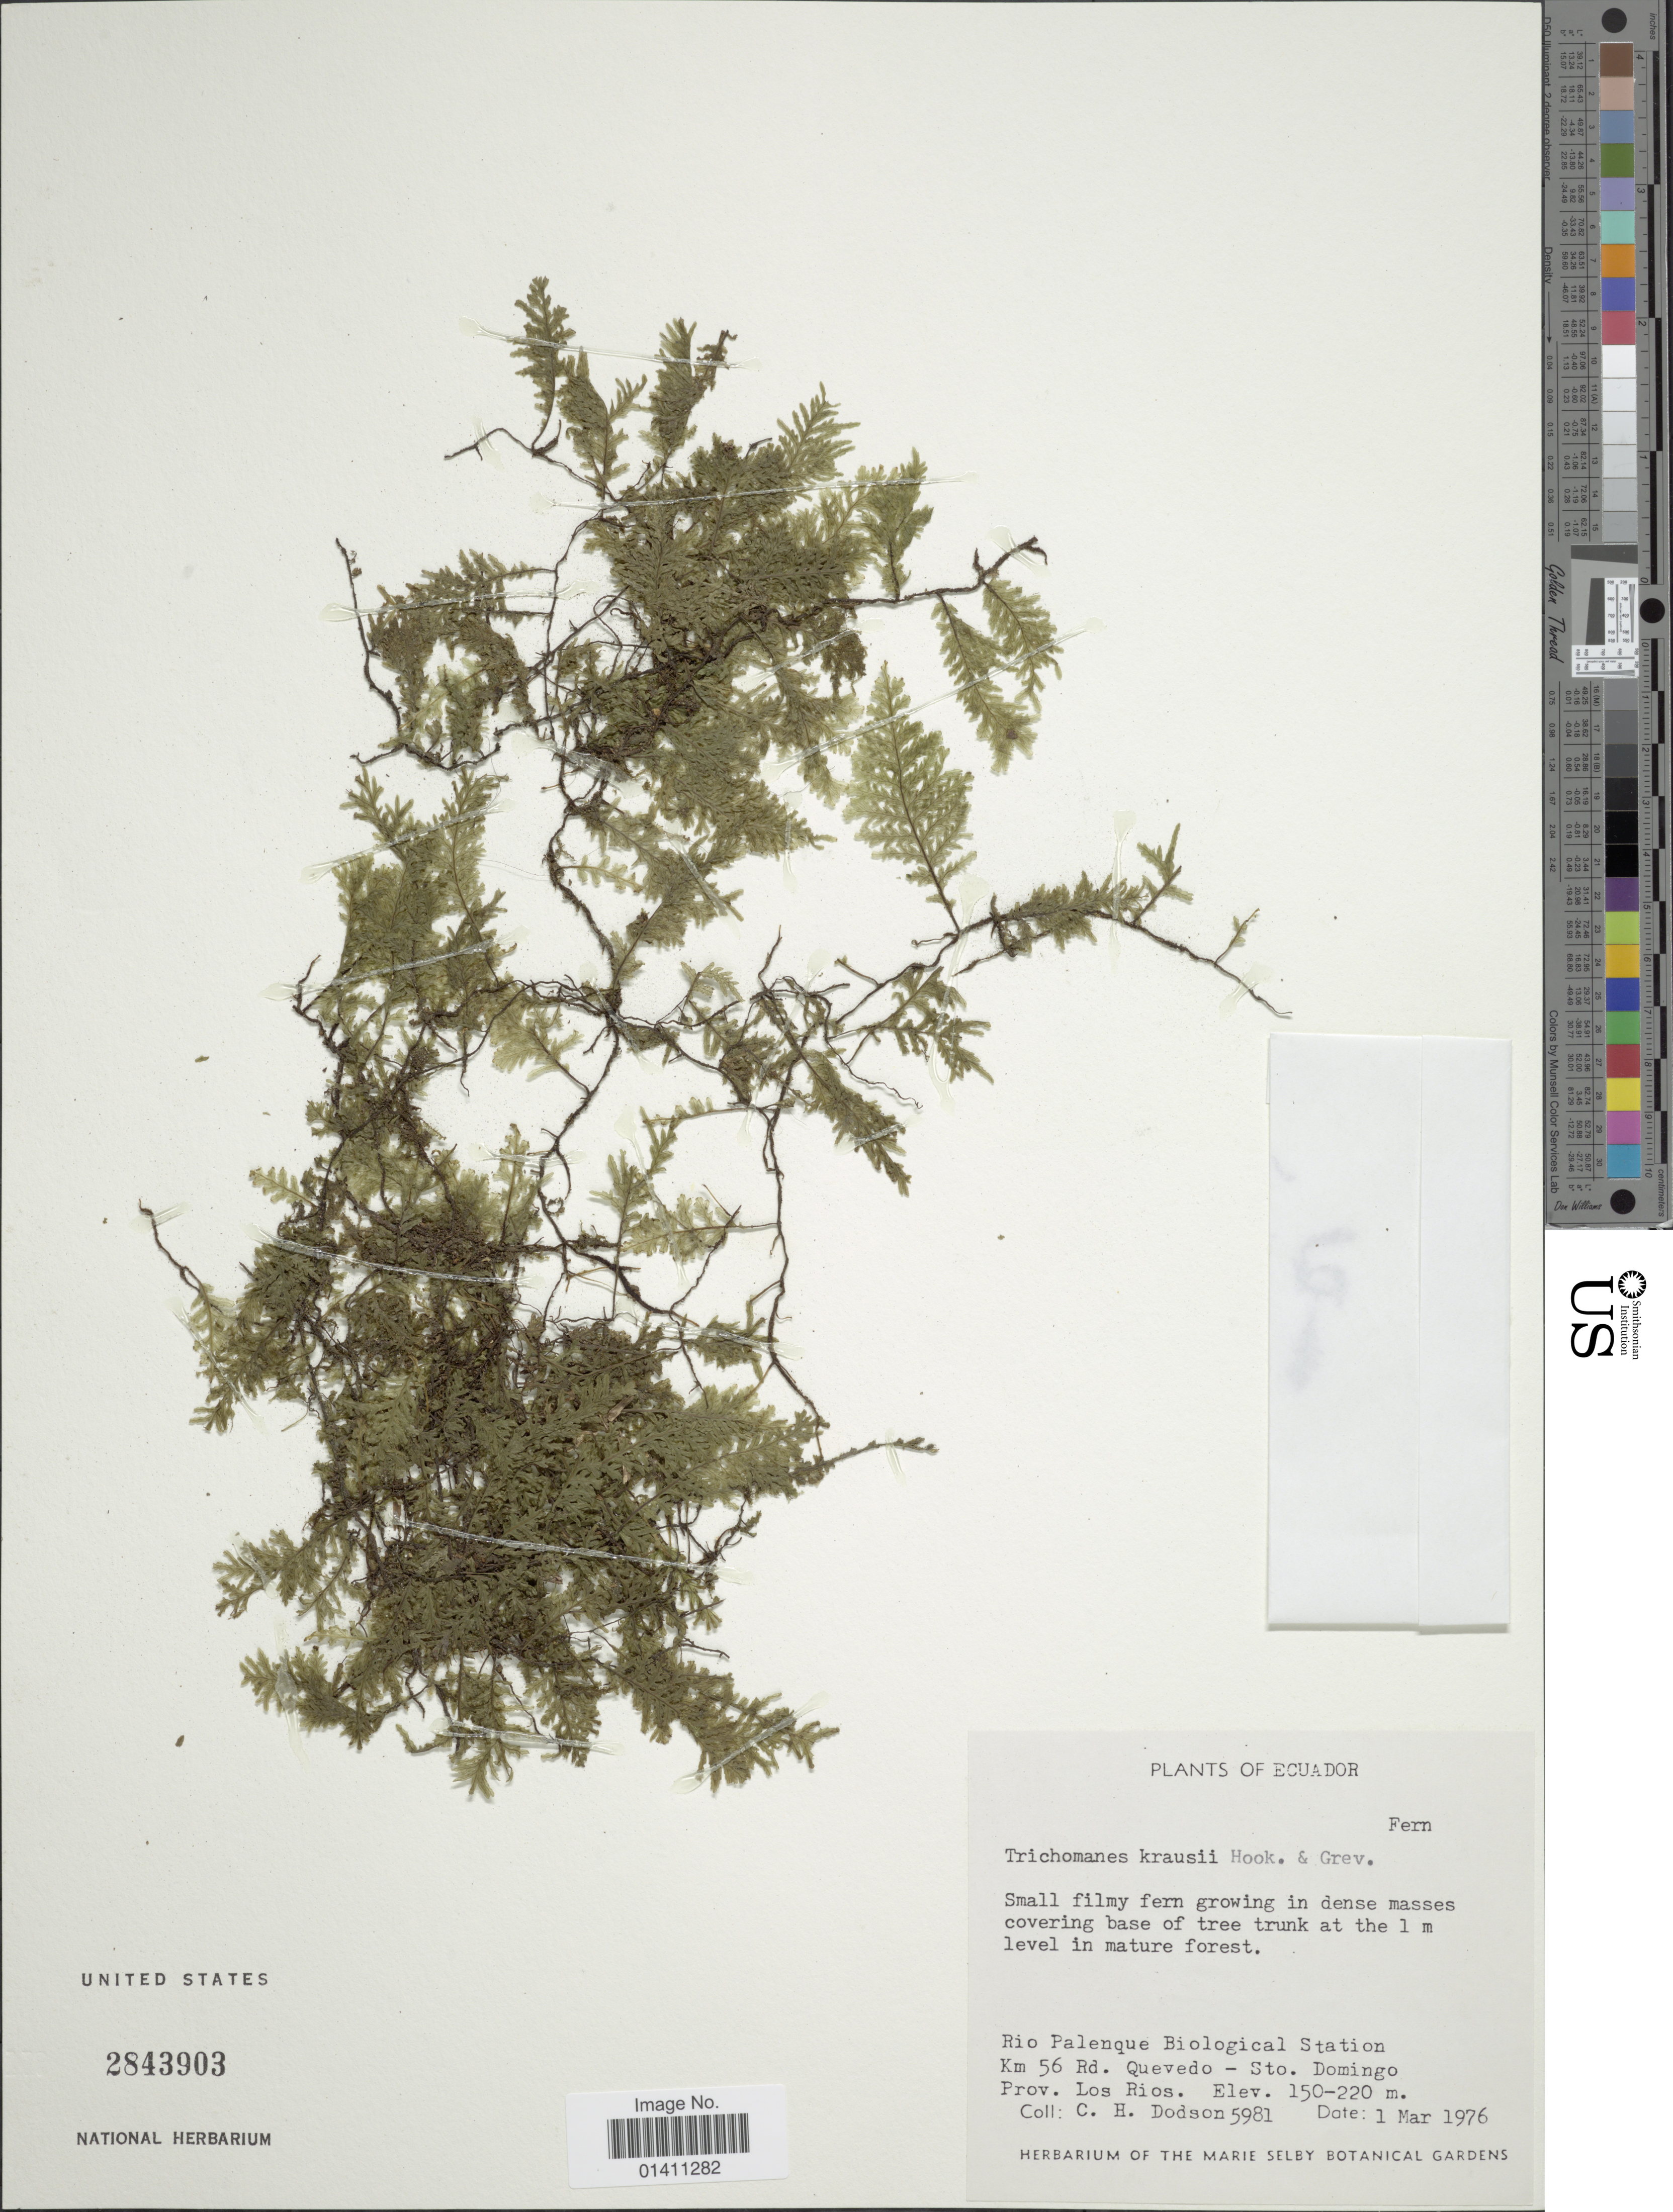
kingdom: Plantae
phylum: Tracheophyta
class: Polypodiopsida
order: Hymenophyllales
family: Hymenophyllaceae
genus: Didymoglossum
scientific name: Didymoglossum kraussii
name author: (Hook. & Grev.) C. Presl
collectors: C. H. Dodson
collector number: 5981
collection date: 1976-03-01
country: Ecuador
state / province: Tsáchilas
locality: Rio Palenque Botanical Station km 56 Rd. Quevedo - Sto. Domingo. Prov. Los Rios.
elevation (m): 150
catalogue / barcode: US 2843903